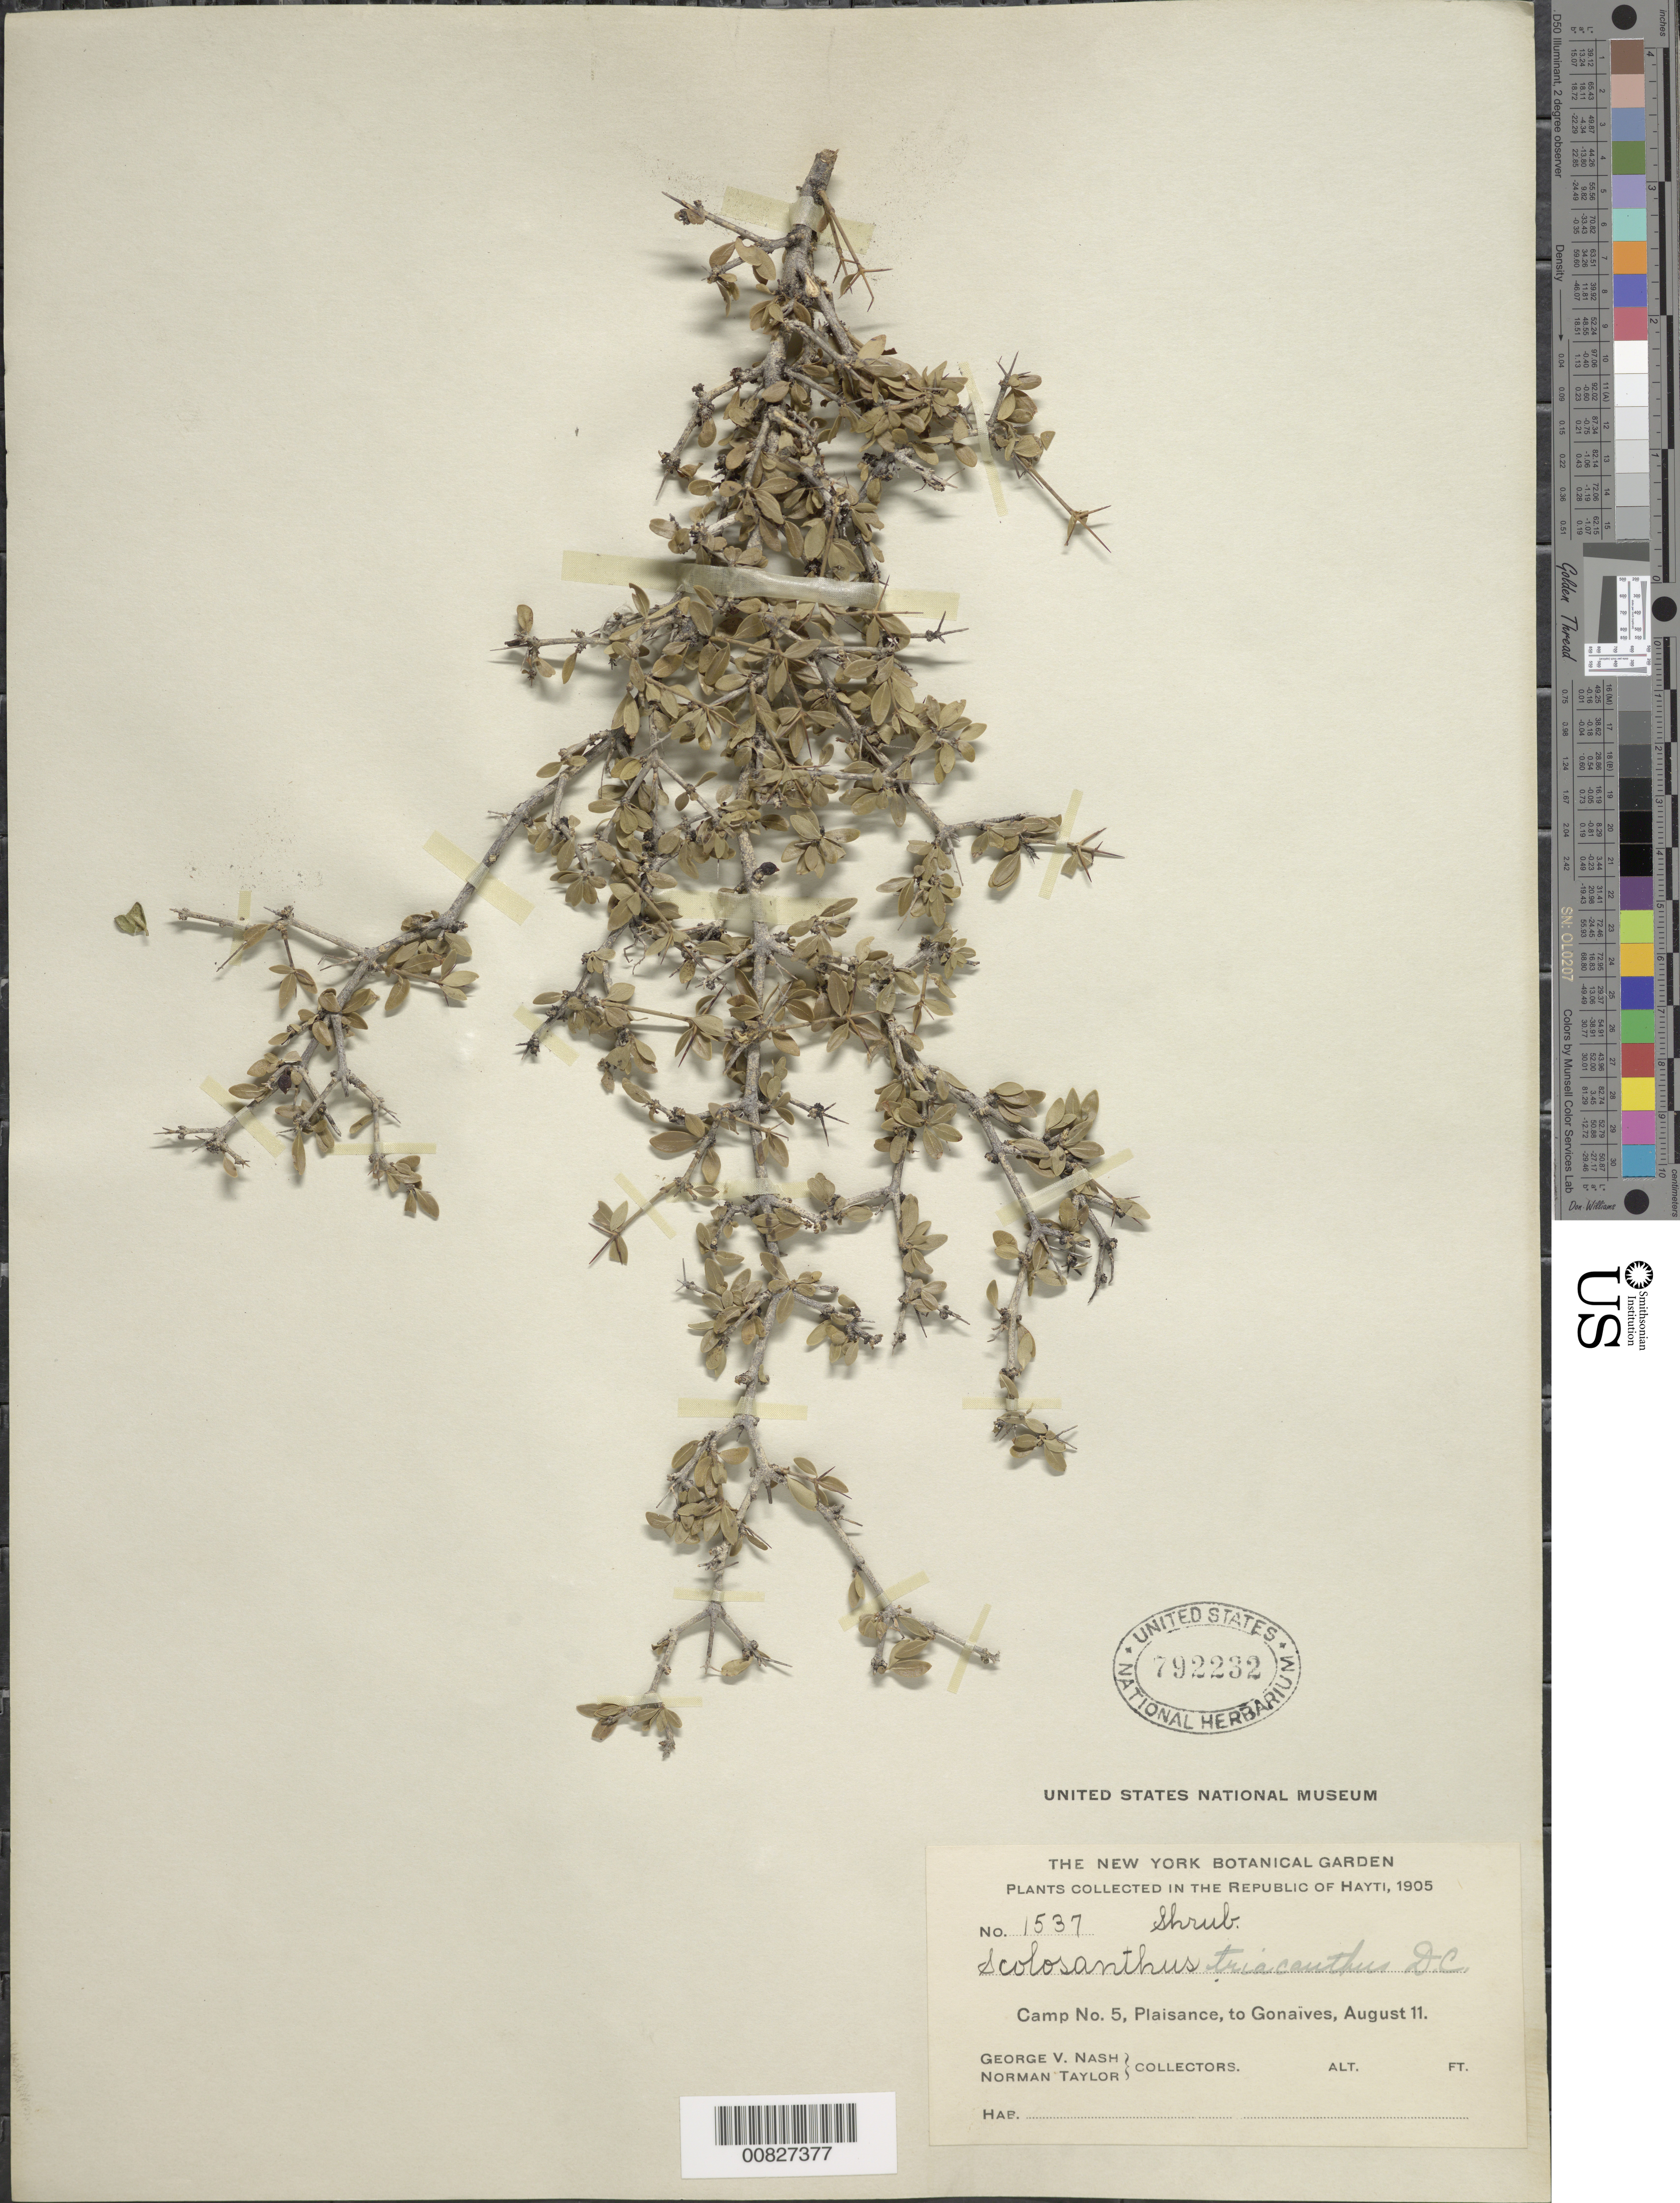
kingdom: Plantae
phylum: Tracheophyta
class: Magnoliopsida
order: Gentianales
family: Rubiaceae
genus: Scolosanthus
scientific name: Scolosanthus triacanthus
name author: (Spreng.) DC.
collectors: G. V. Nash & N. Taylor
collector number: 1537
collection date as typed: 11 Aug 1905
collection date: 1905-08-11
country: Haiti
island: Hispaniola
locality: Camp No. 5, Plaisance to Gonaïves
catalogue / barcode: US 792232